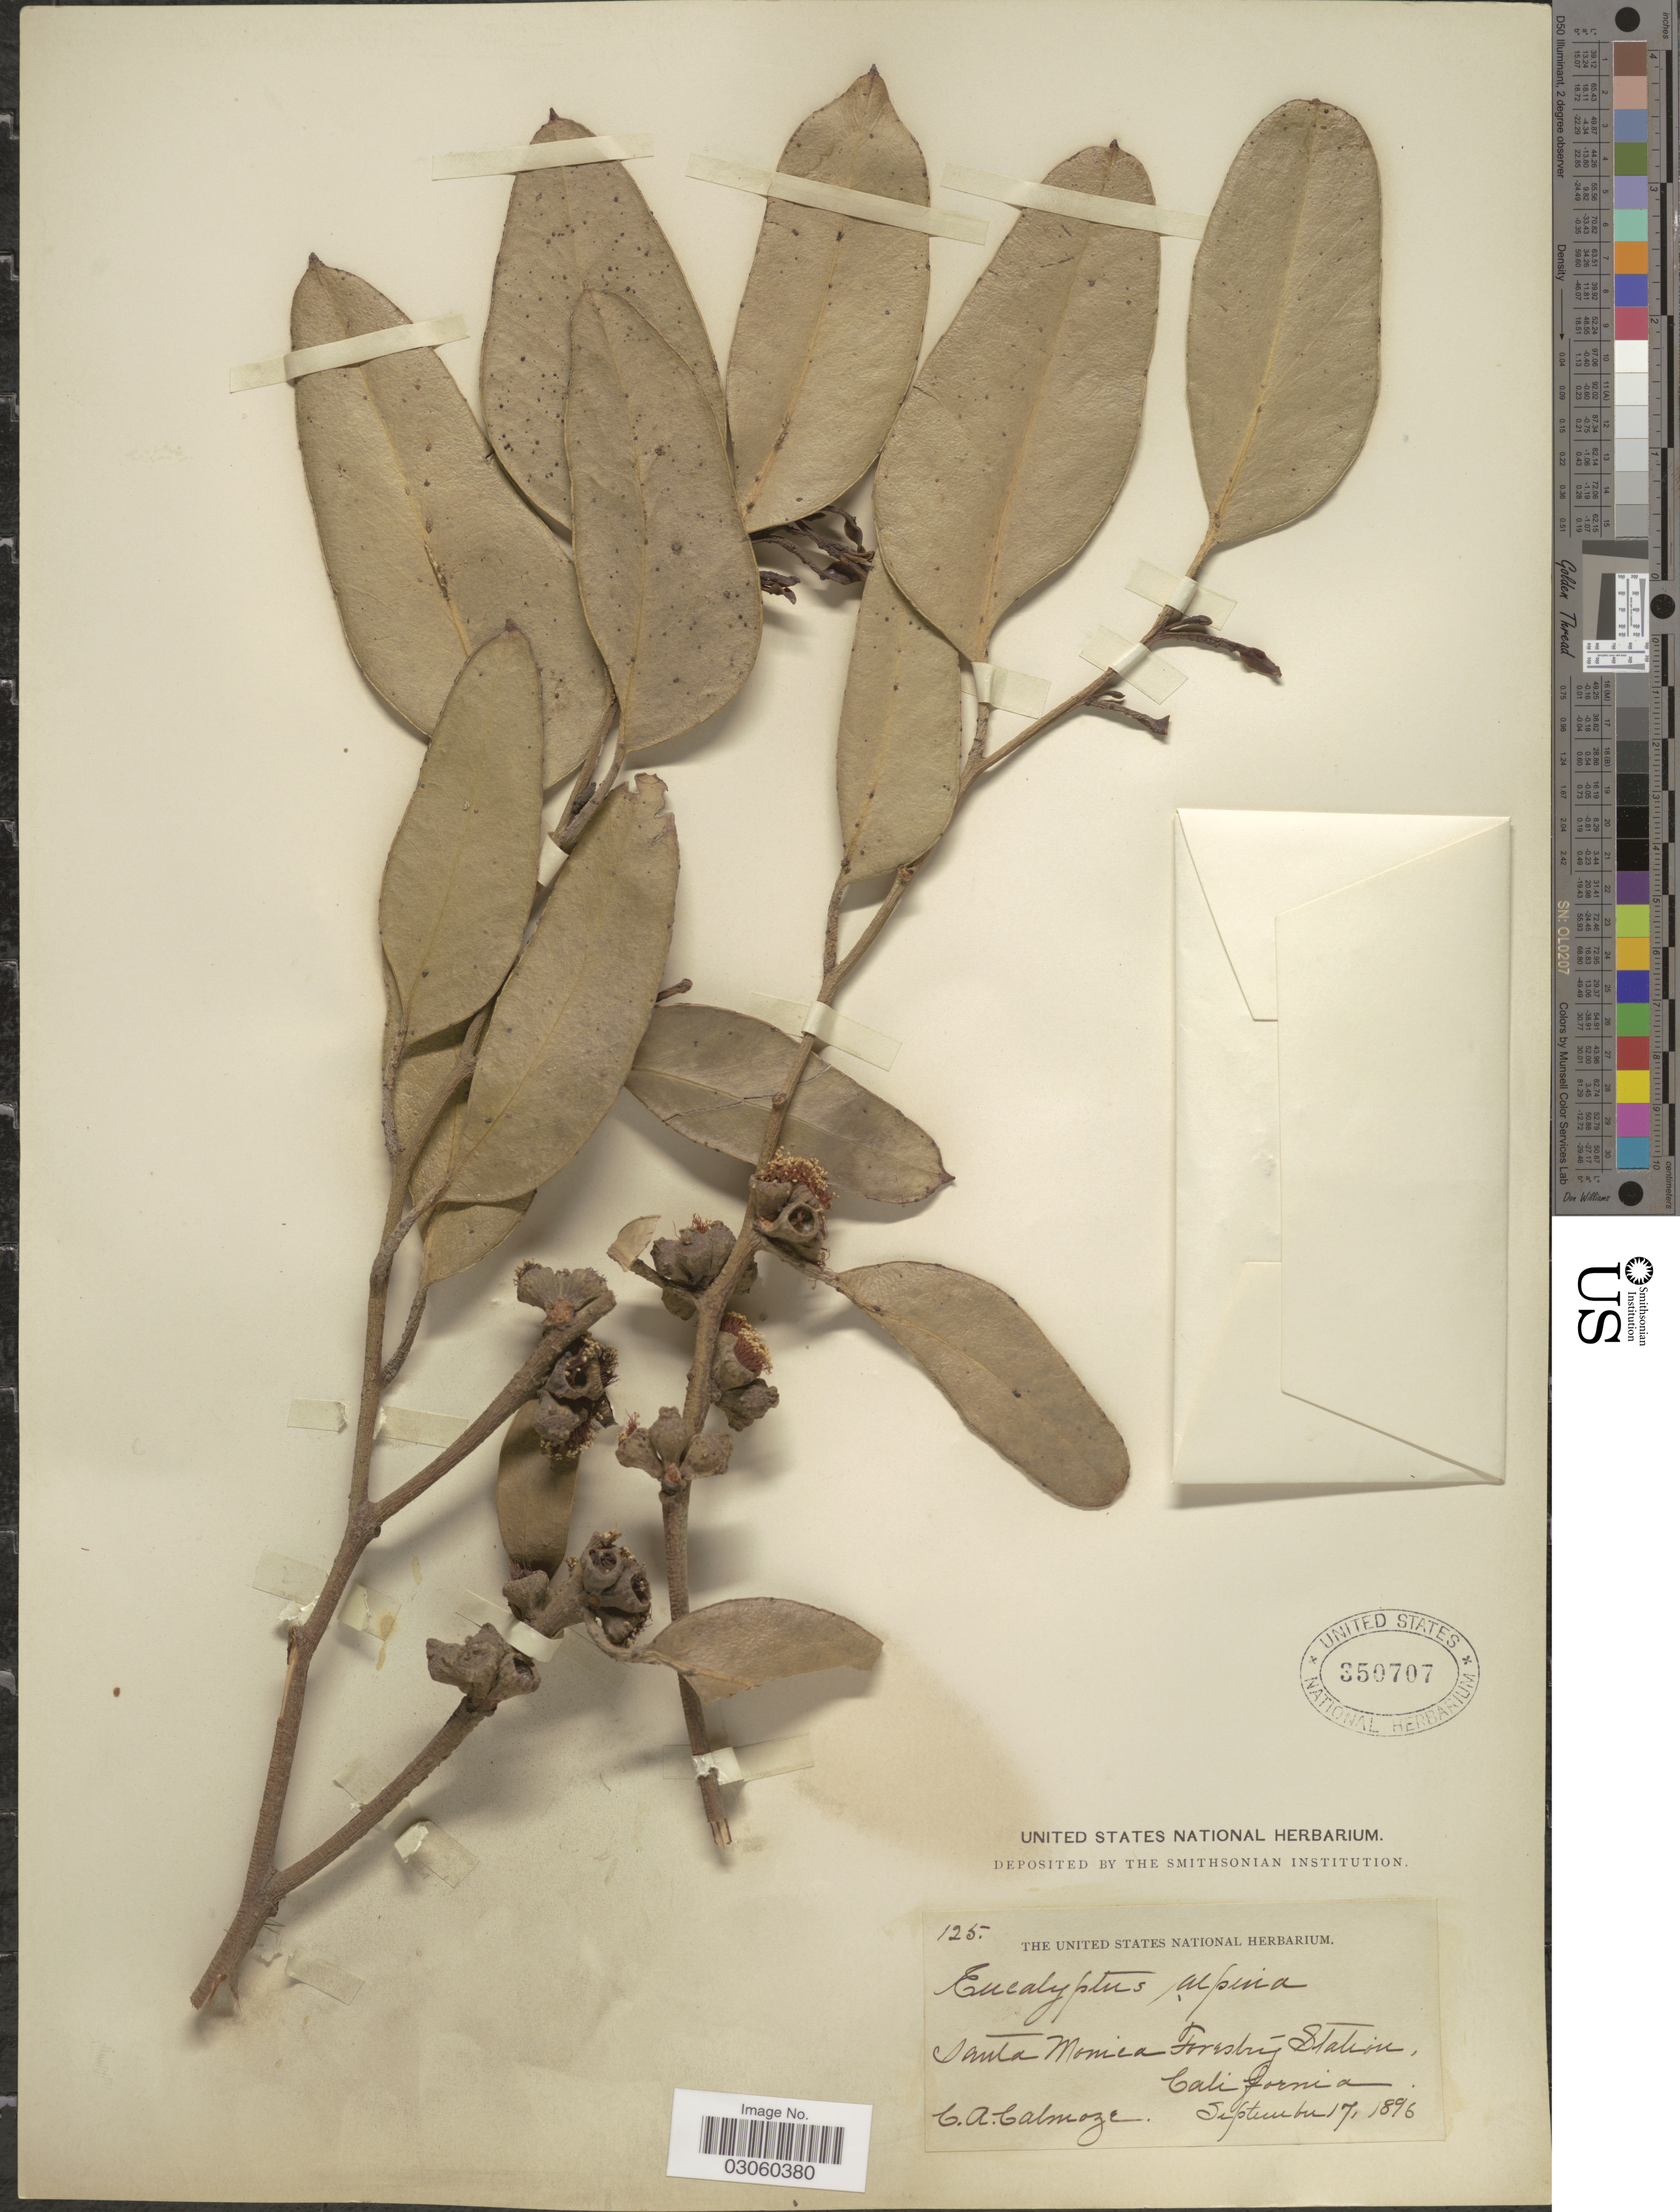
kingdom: Plantae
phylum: Tracheophyta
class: Magnoliopsida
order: Myrtales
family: Myrtaceae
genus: Eucalyptus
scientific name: Eucalyptus alpina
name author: Lindl.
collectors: C.A. Calmoze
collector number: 125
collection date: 1896-09-17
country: United States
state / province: California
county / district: Los Angeles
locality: Santa Monica Forestry Station.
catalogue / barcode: US 350707